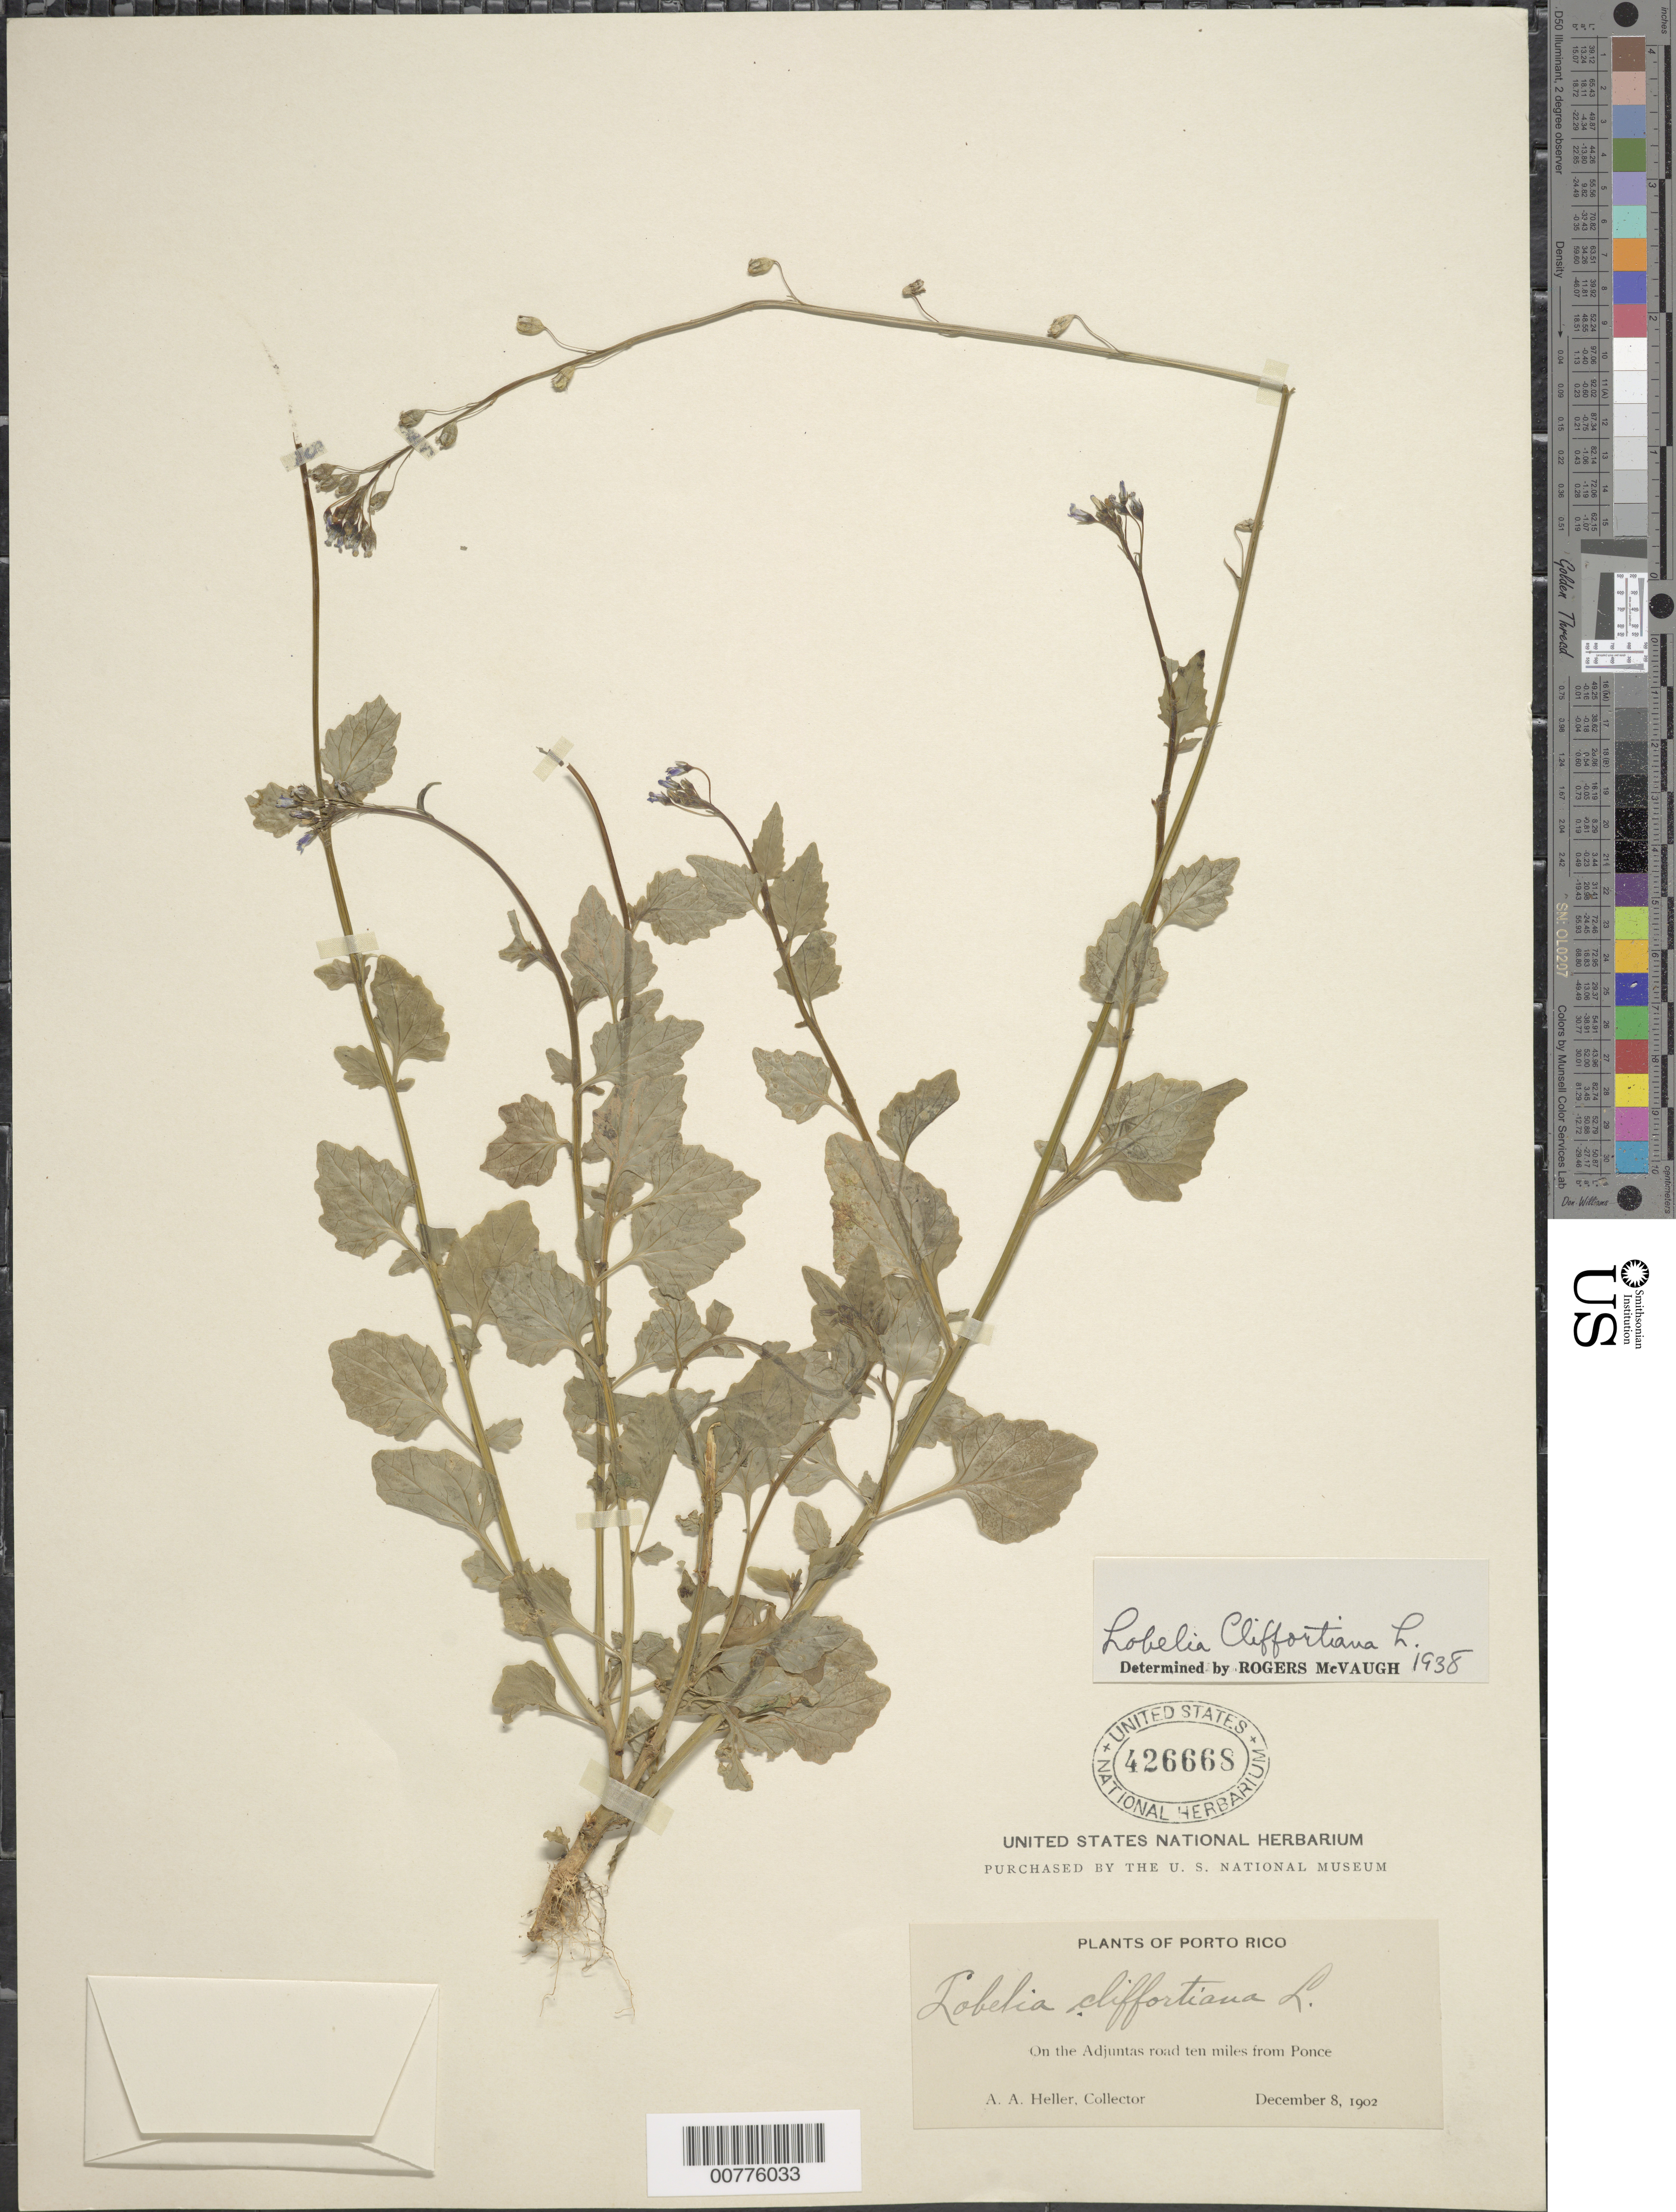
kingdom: Plantae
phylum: Tracheophyta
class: Magnoliopsida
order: Asterales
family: Campanulaceae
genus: Lobelia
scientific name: Lobelia cliffortiana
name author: L.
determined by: McVaugh, R.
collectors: A. A. Heller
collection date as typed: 08 Dec 1902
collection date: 1902-12-08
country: Puerto Rico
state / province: Ponce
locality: On the Adjuntas road ten miles from Ponce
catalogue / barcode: US 426668